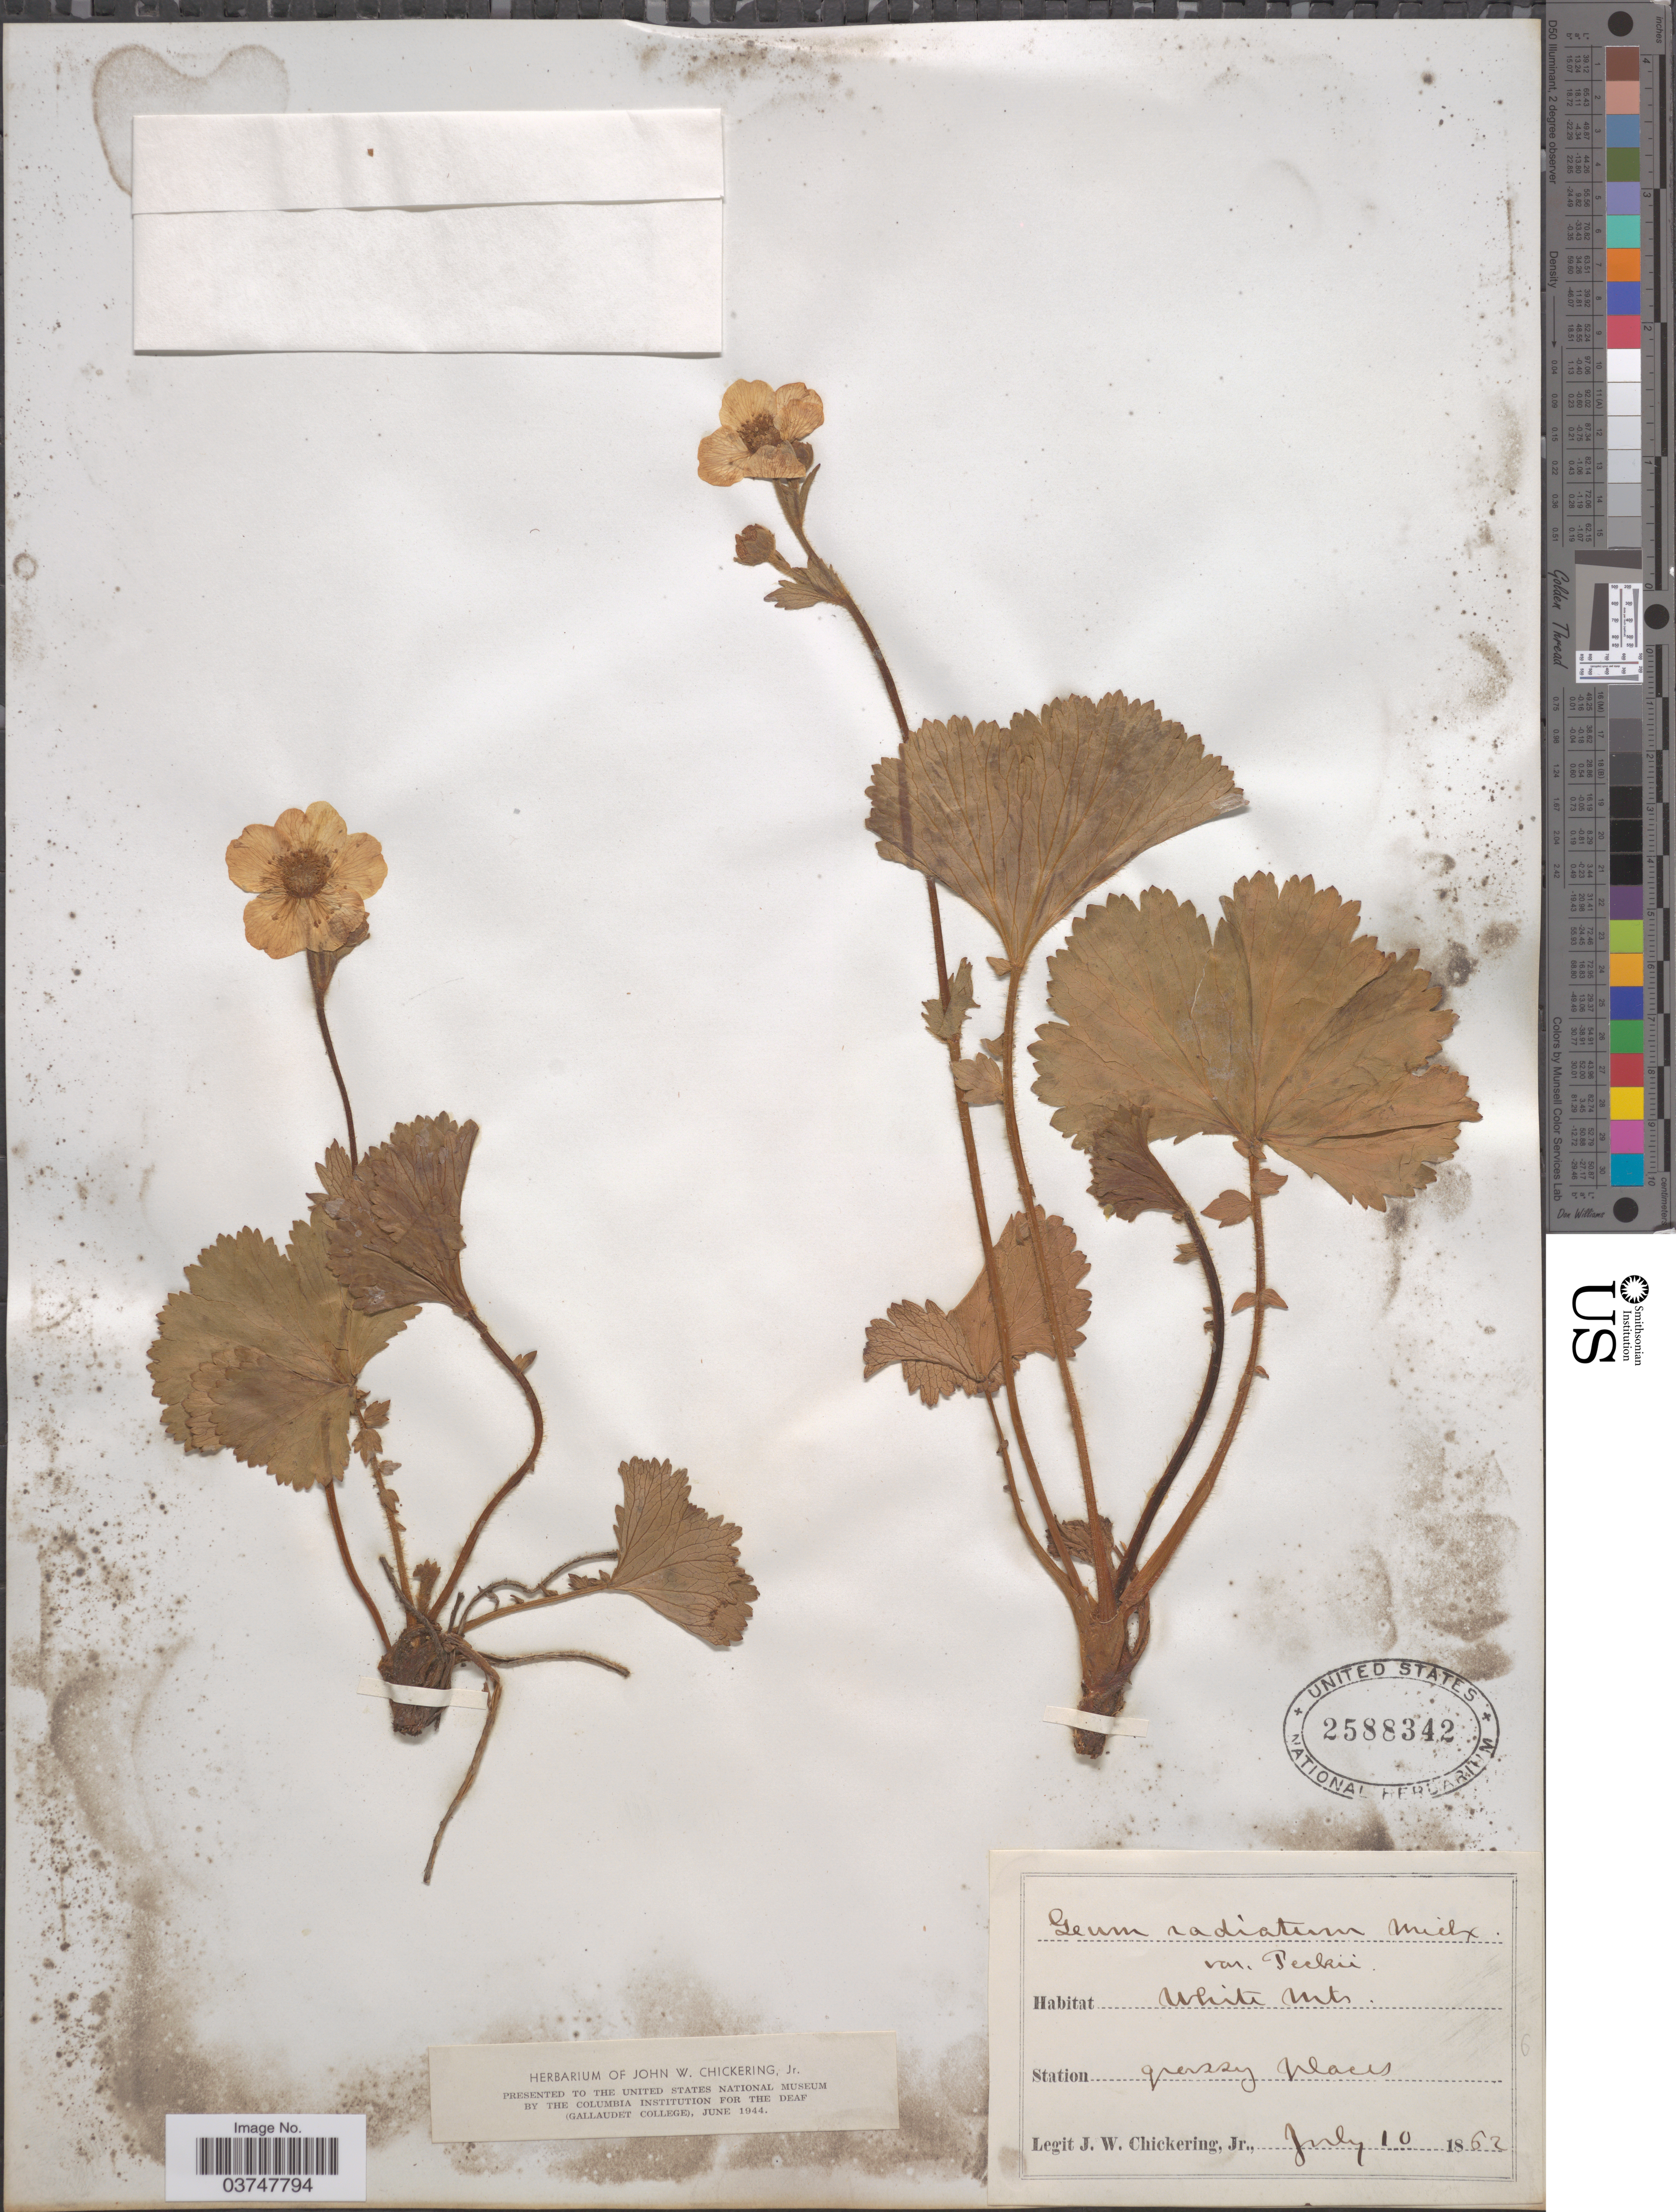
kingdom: Plantae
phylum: Tracheophyta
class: Magnoliopsida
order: Rosales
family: Rosaceae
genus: Geum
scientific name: Geum peckii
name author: Pursh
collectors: J. W. Chickering Jr.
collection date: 1862-07-10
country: United States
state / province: New Hampshire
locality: White Mts.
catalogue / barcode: US 2588342